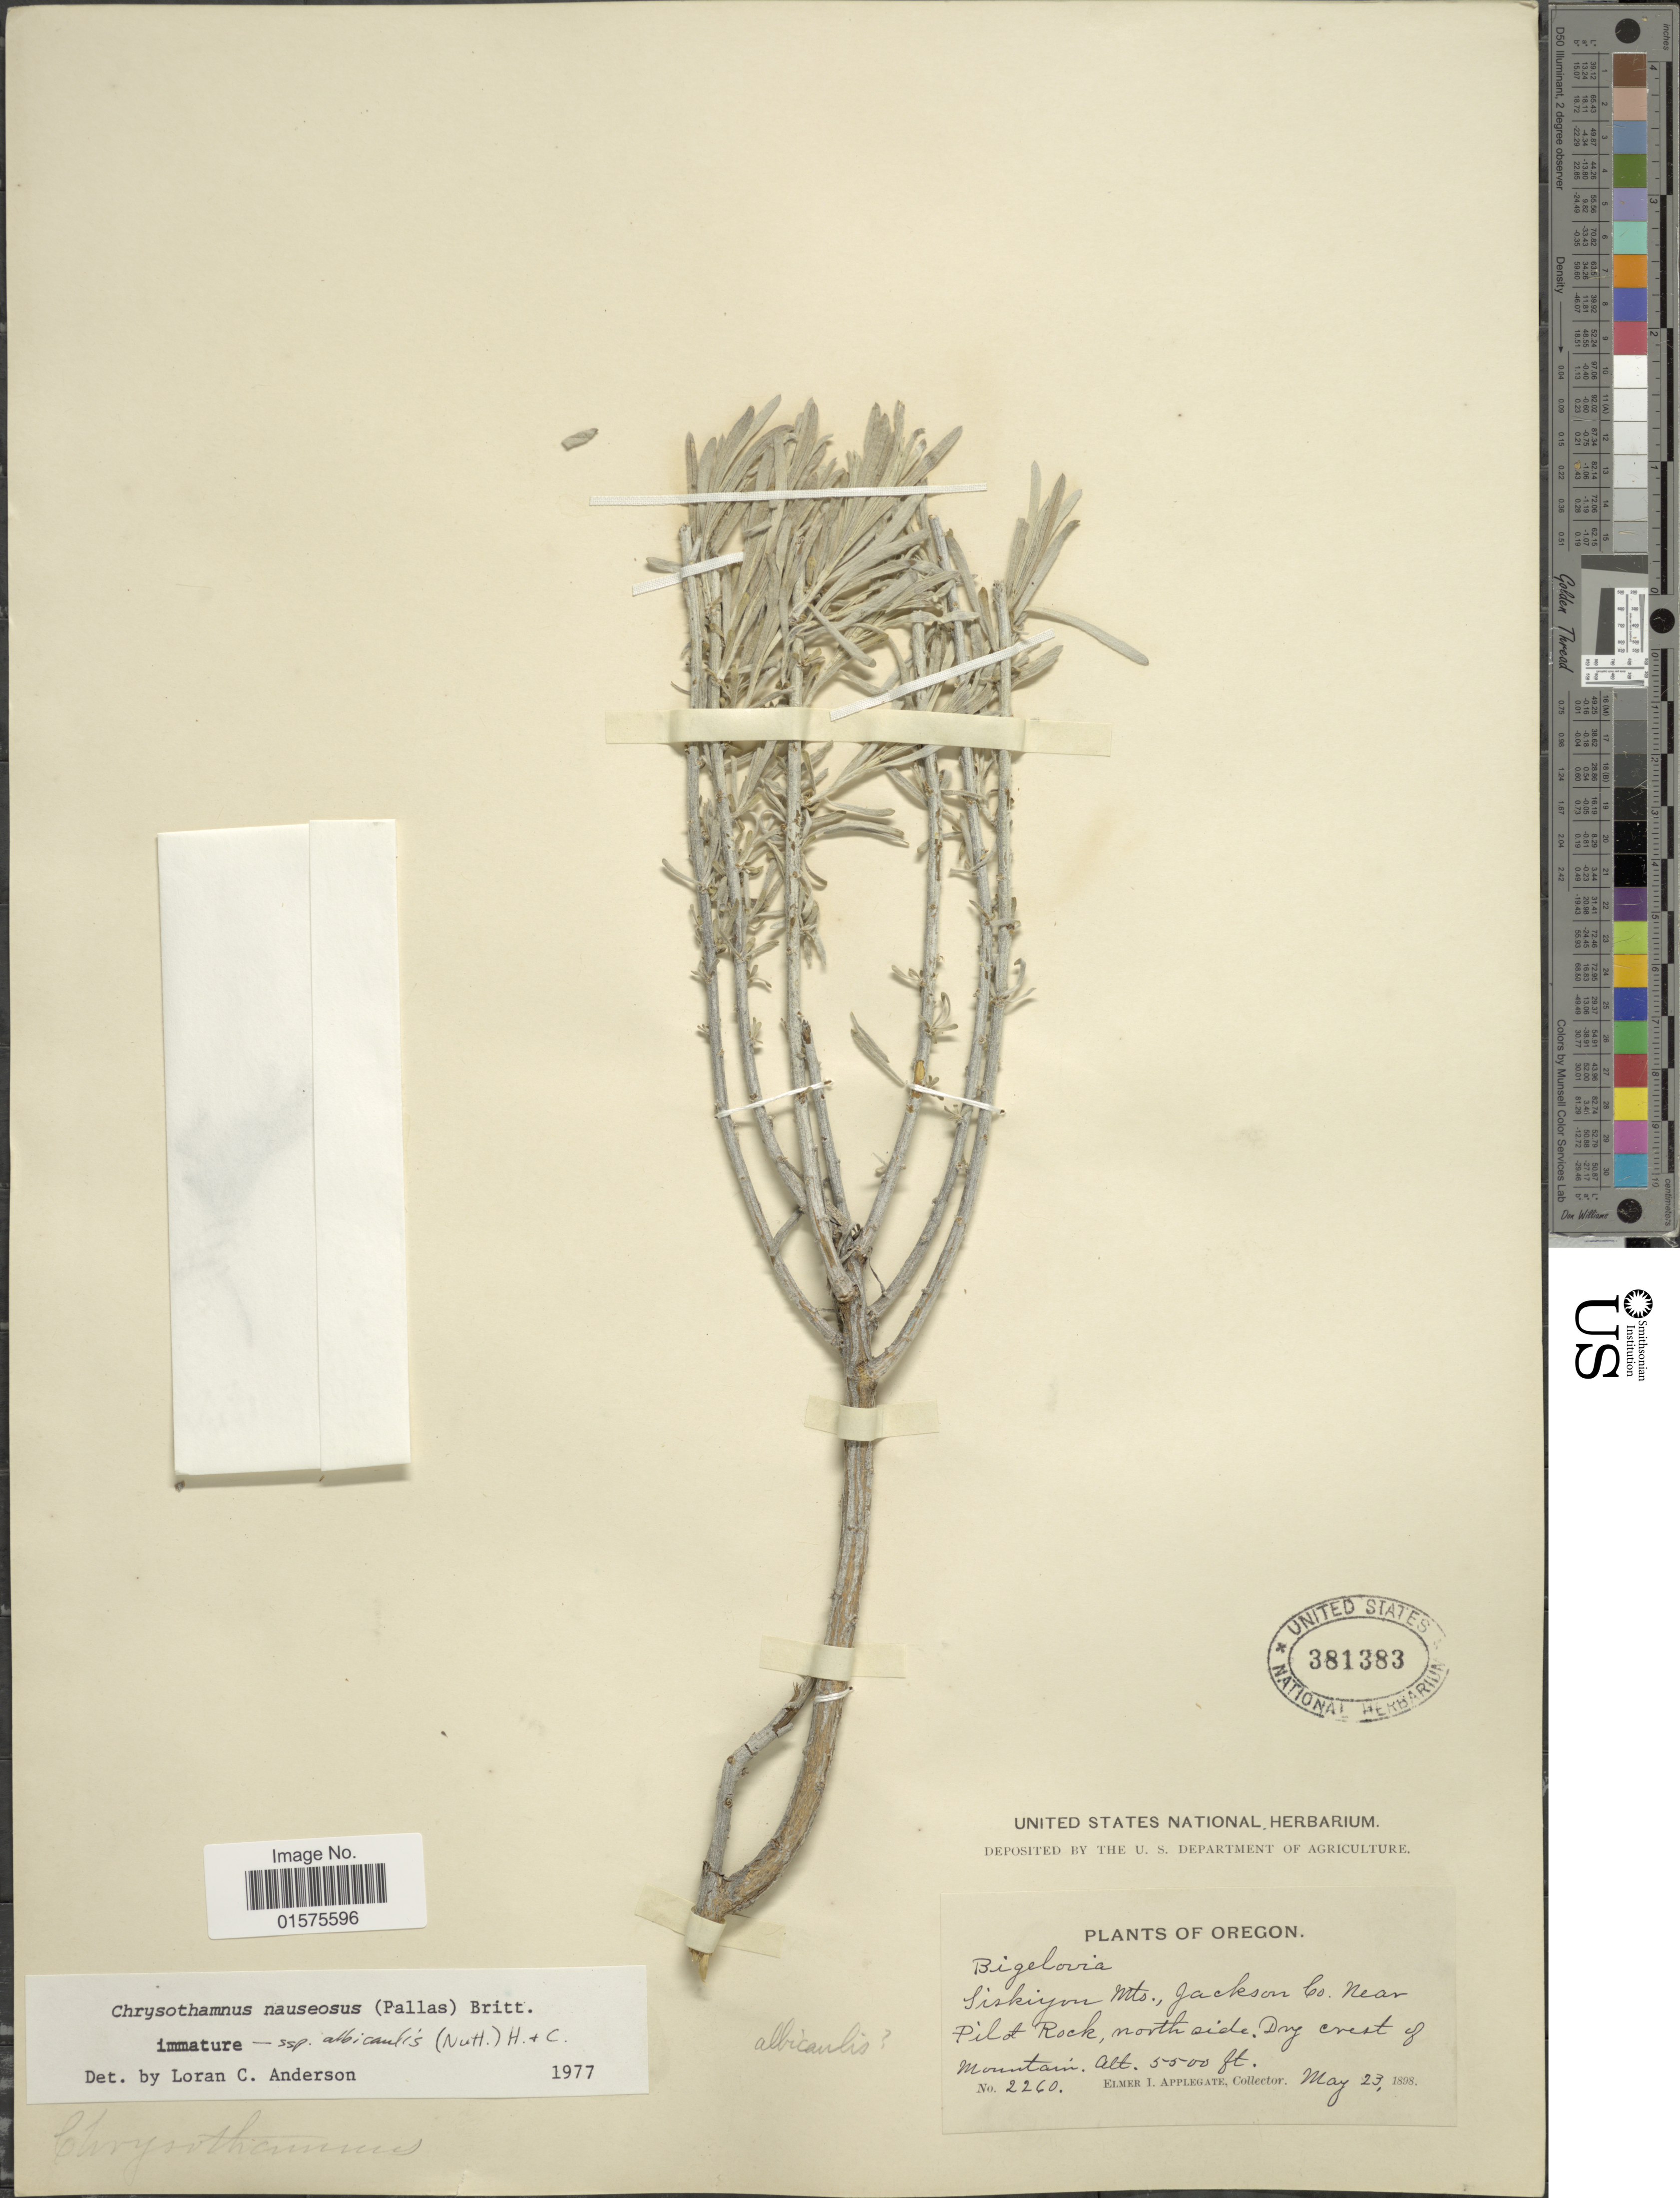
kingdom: Plantae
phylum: Tracheophyta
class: Magnoliopsida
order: Asterales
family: Asteraceae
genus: Ericameria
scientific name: Ericameria nauseosa var. speciosa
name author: (Nutt.) G.L. Nesom & G.I. Baird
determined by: Urbatsch, Lowell E., Curator (LSU), Louisiana State University (UNITED STATES)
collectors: E. I. Applegate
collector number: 2260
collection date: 1898-05-23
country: United States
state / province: Oregon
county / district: Jackson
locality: Siskiyou Mts., Jackson Co. near Pilot Rock, north side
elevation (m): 1676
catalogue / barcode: US 381383